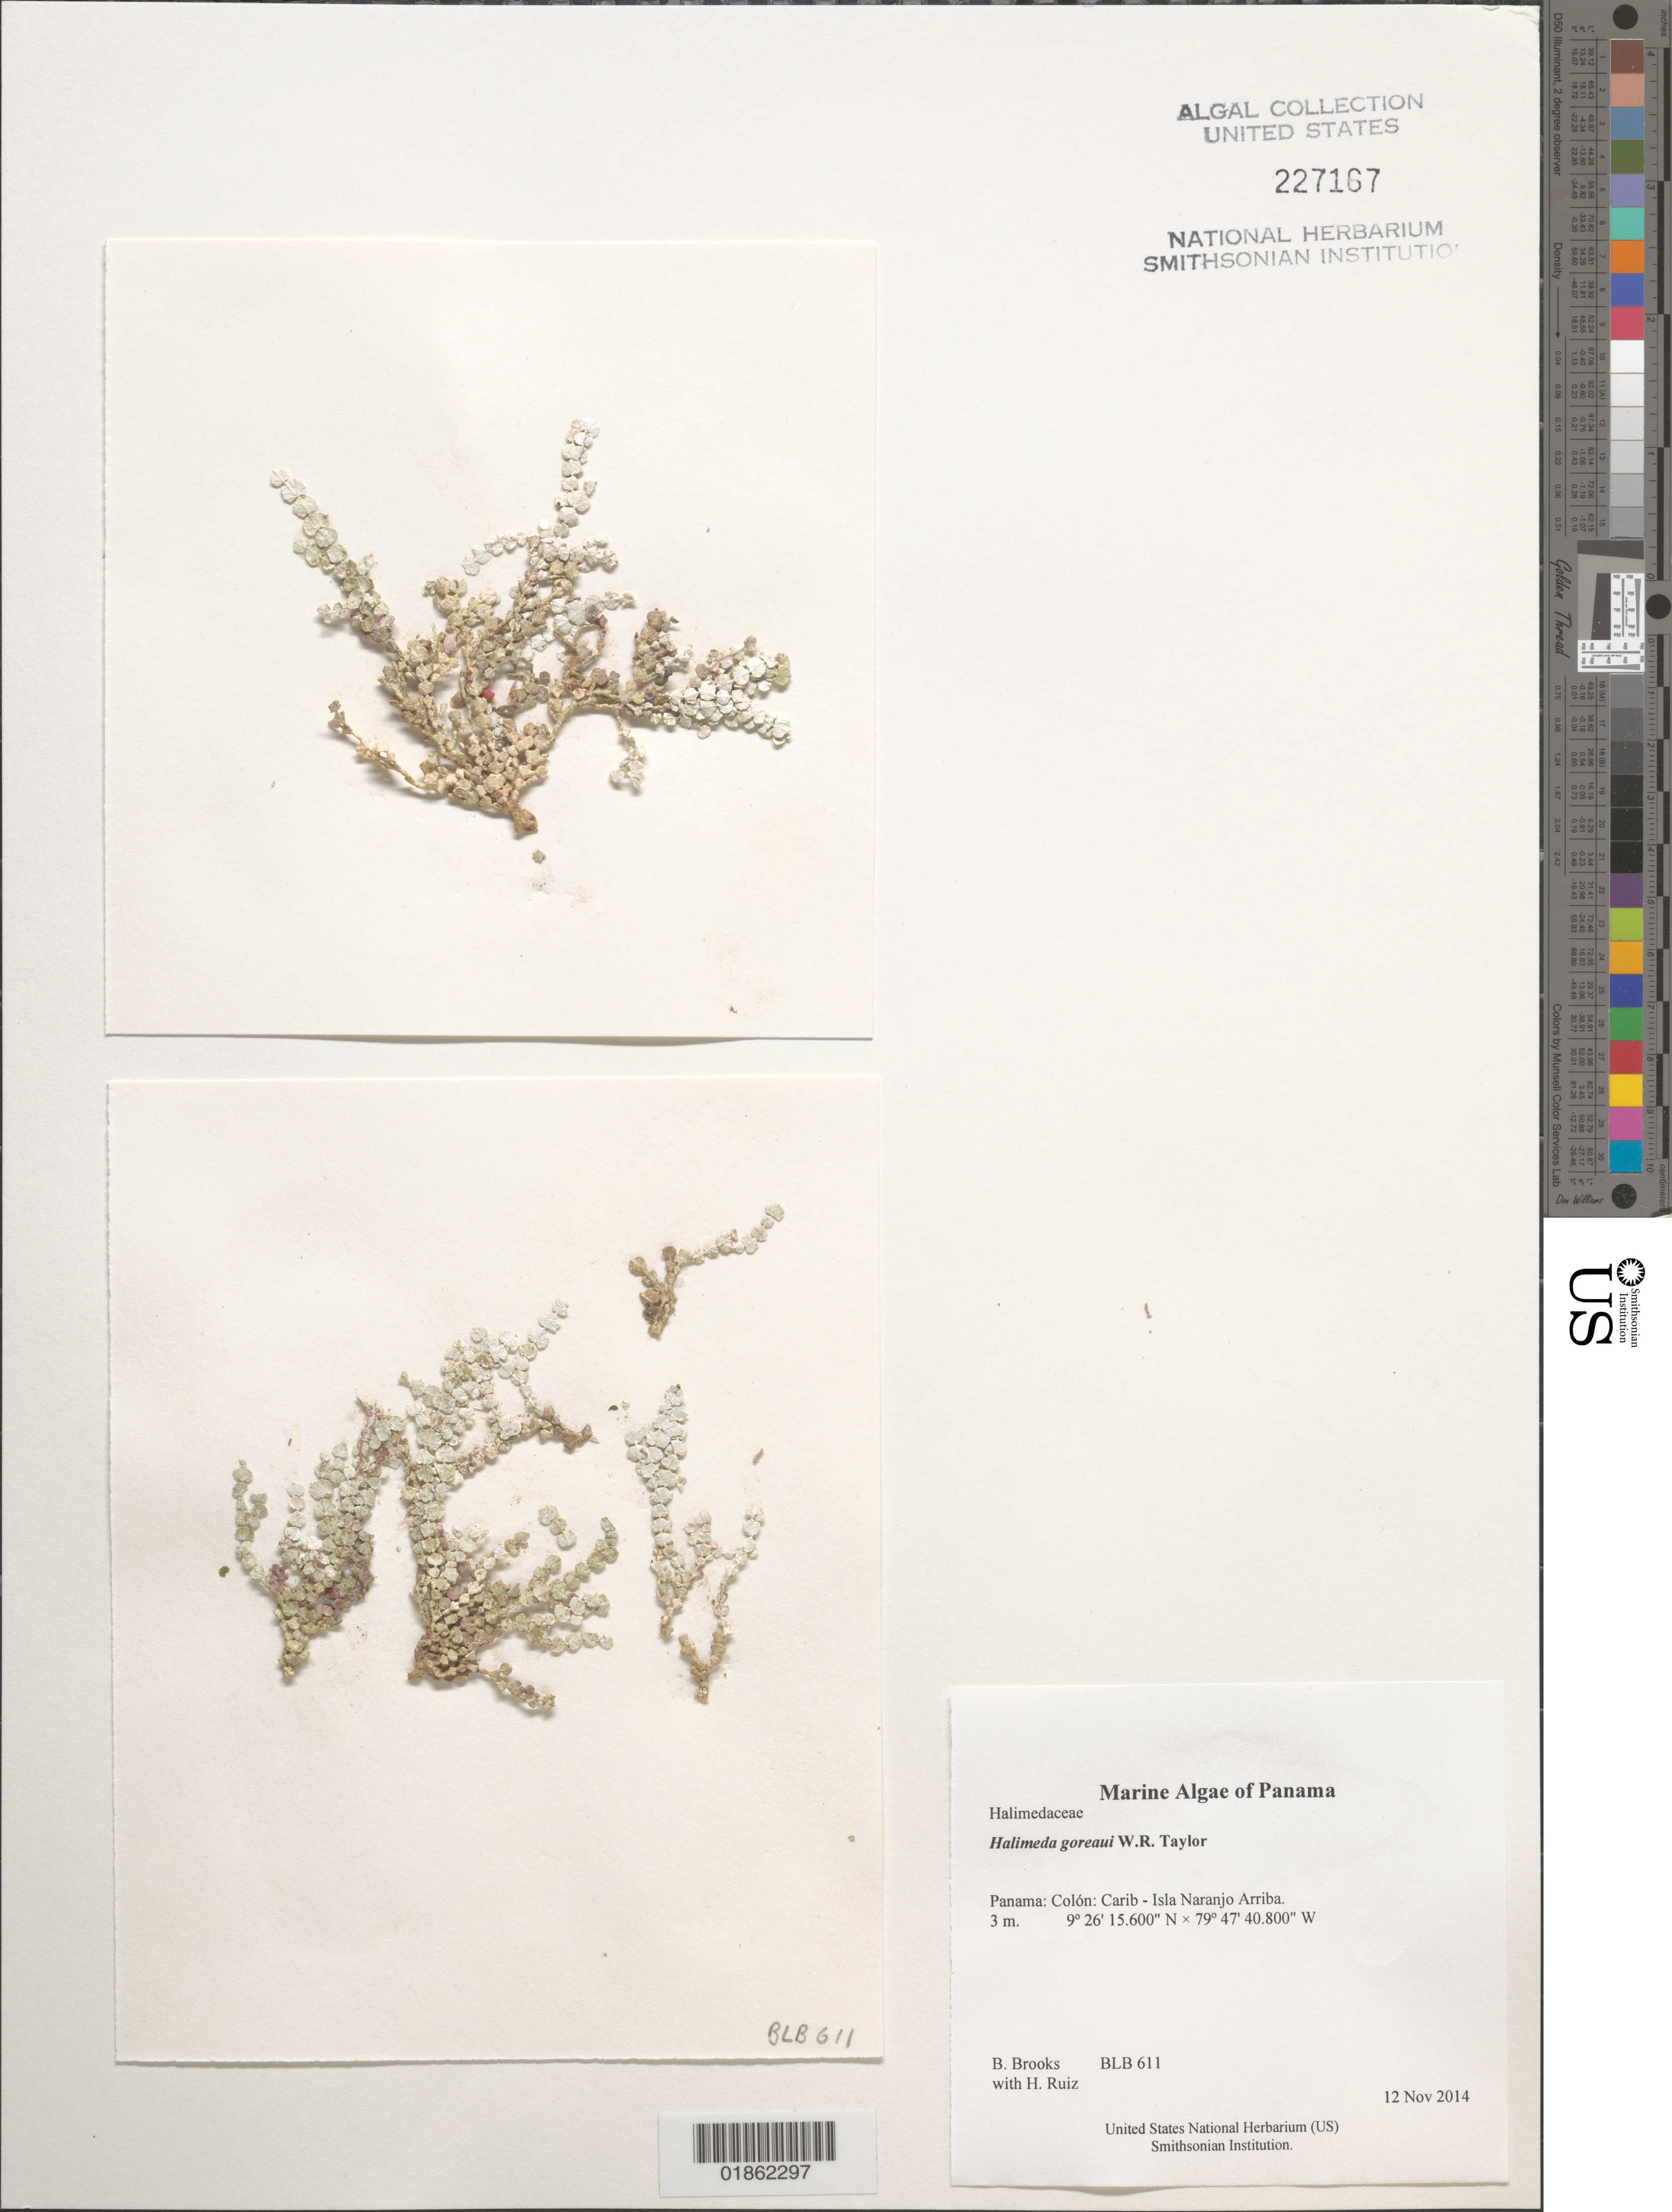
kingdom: Plantae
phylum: Chlorophyta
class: Ulvophyceae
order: Bryopsidales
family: Halimedaceae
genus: Halimeda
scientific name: Halimeda goreaui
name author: W.R. Taylor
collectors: B. Brooks & H. Ruiz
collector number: BLB 611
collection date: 2014-11-12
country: Panama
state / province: Colón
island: Naranjo Arriba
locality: Carib - Isla Naranjo Arriba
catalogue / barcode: US 227167